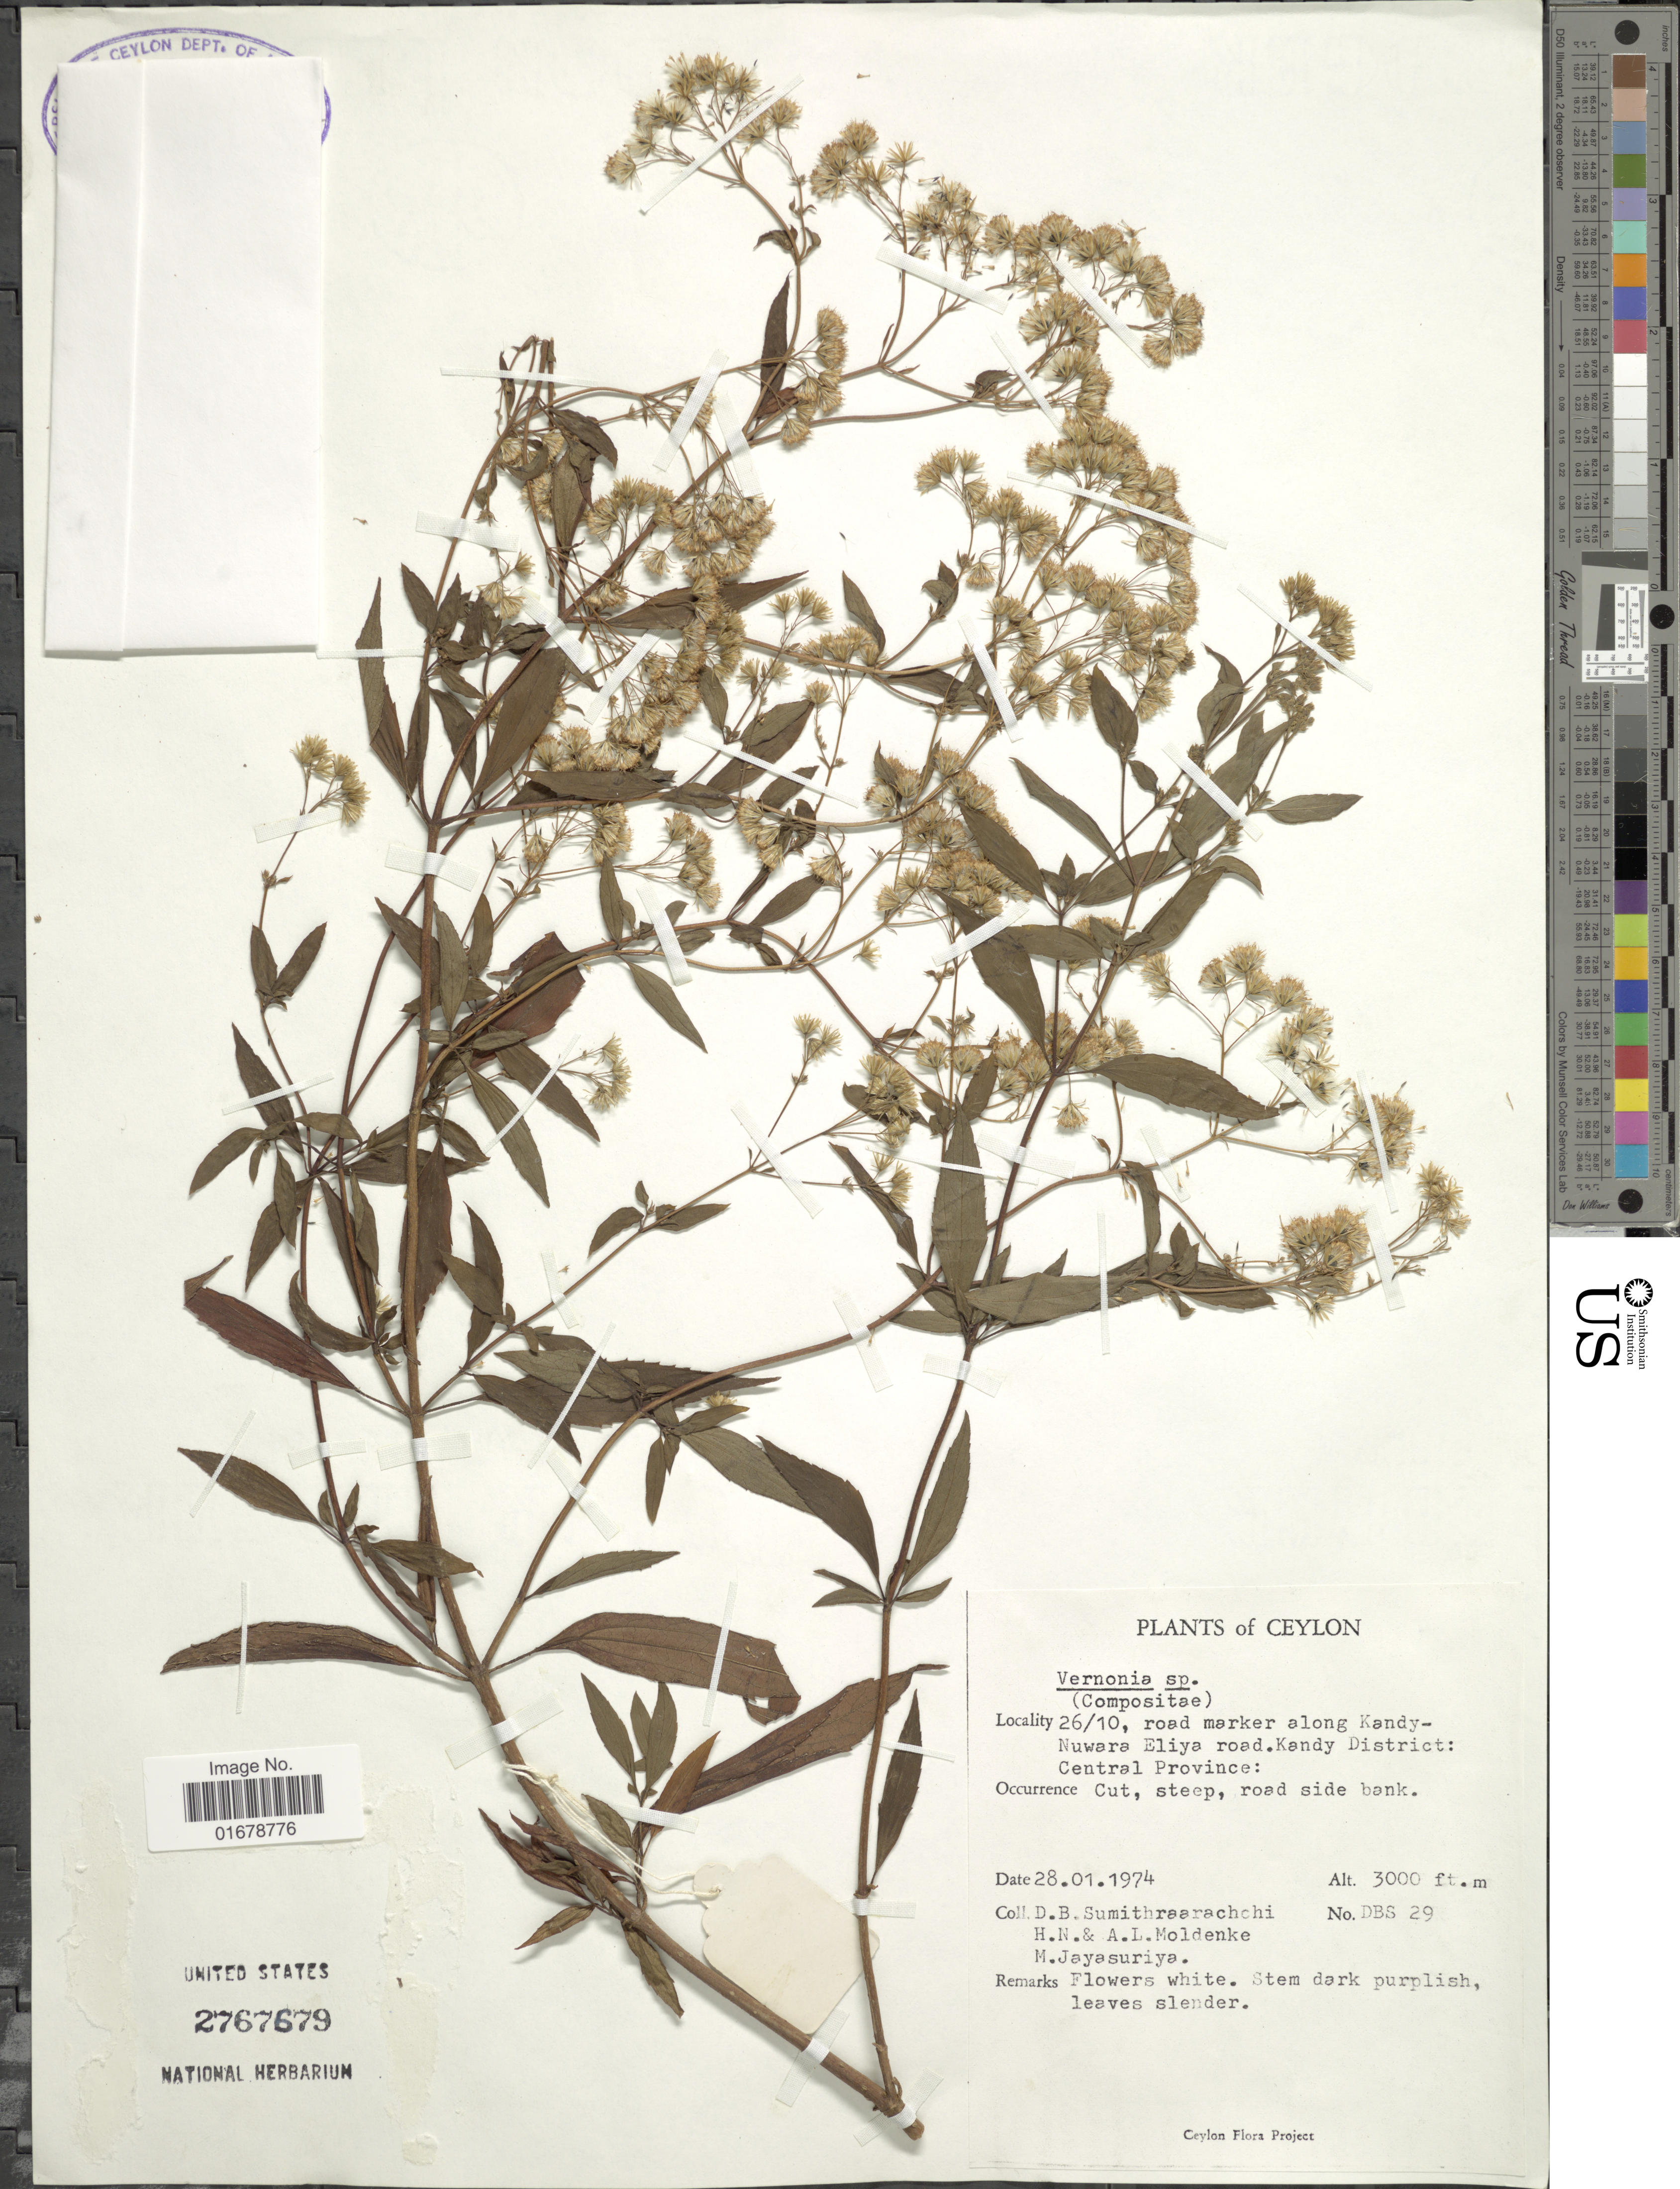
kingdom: Plantae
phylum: Tracheophyta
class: Magnoliopsida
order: Asterales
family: Asteraceae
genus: Ageratina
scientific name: Ageratina riparia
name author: (Regel) R.M. King & H. Rob.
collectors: D. B. Sumithraarachchi, H. N. Moldenke, A. L. Moldenke & M. Jayasuriya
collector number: DBS 29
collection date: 1974-01-28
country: Sri Lanka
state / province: Central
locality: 26/10, road marker along Kandy-Nuwara Eliya roaad, Kandy District: Central Province, Ceylon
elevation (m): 914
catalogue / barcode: US 2767679